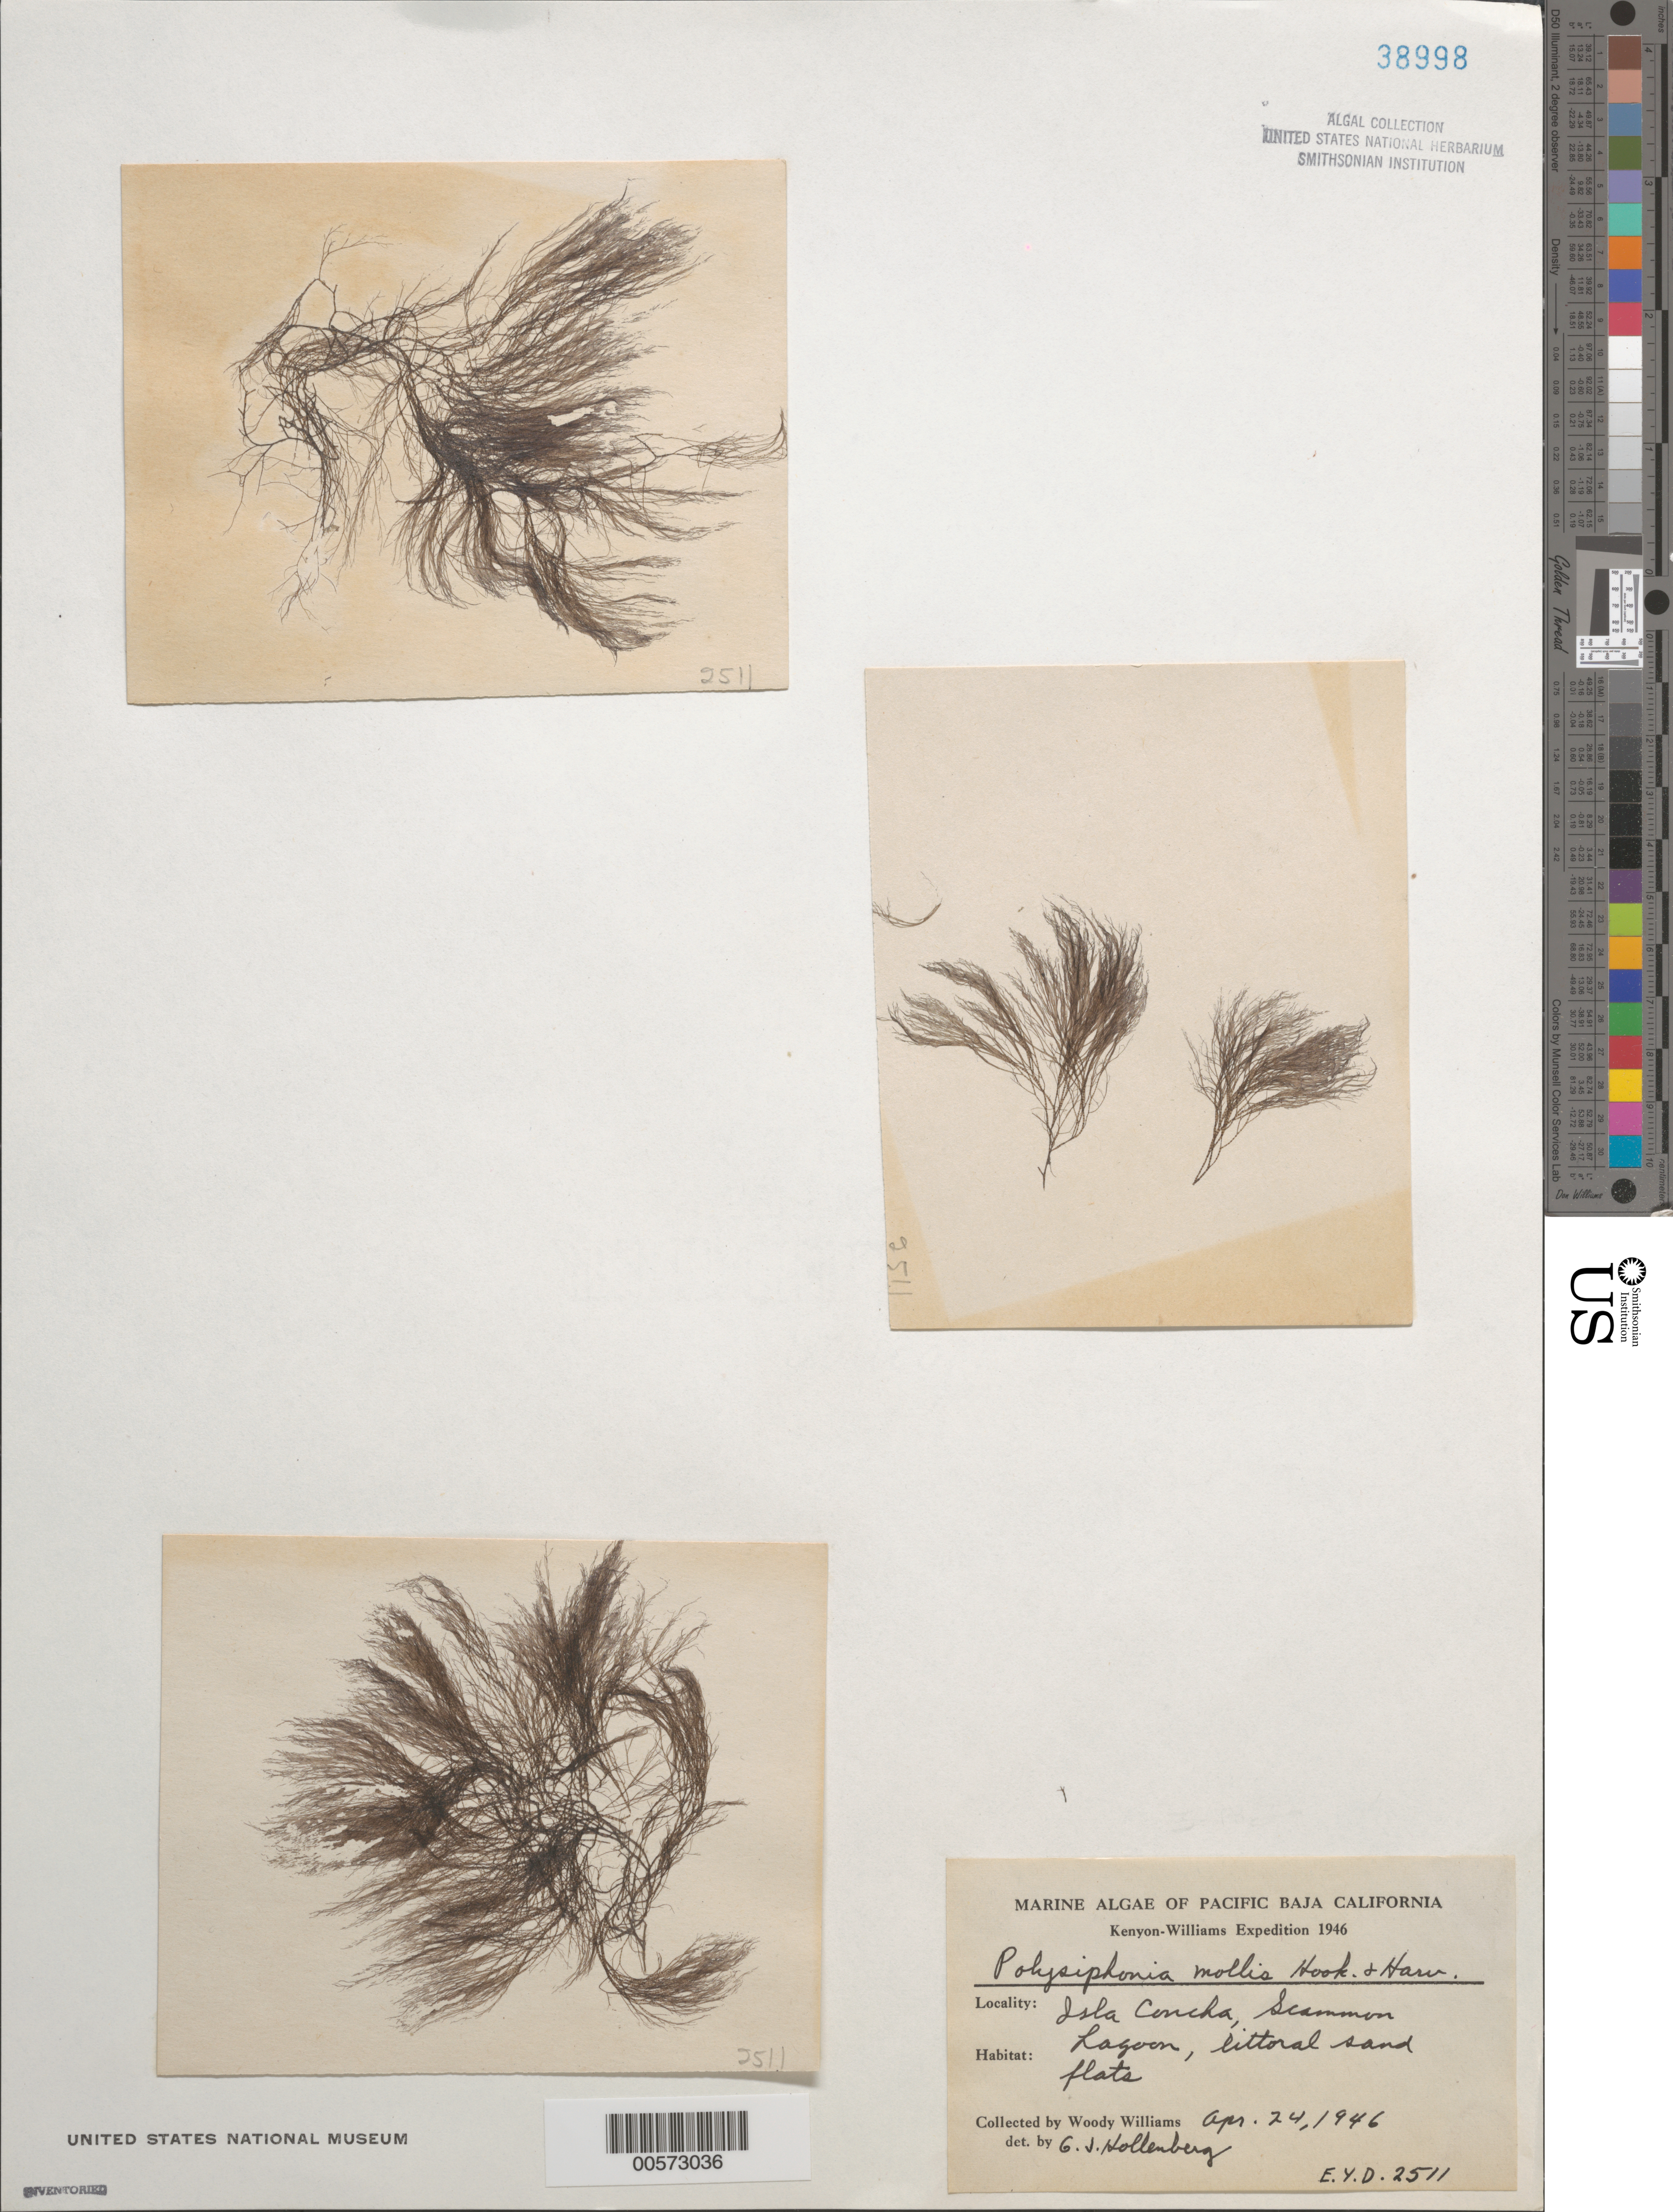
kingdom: Plantae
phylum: Rhodophyta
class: Florideophyceae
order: Ceramiales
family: Rhodomelaceae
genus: Polysiphonia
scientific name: Polysiphonia mollis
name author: Hook. f. & Harv.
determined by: Hollenberg, George J.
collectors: W. Williams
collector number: EYD 2511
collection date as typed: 24 Apr 1946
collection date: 1946-04-24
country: Mexico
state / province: Baja California Sur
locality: Isla Concha, Scammon's Lagoon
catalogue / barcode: US 38998